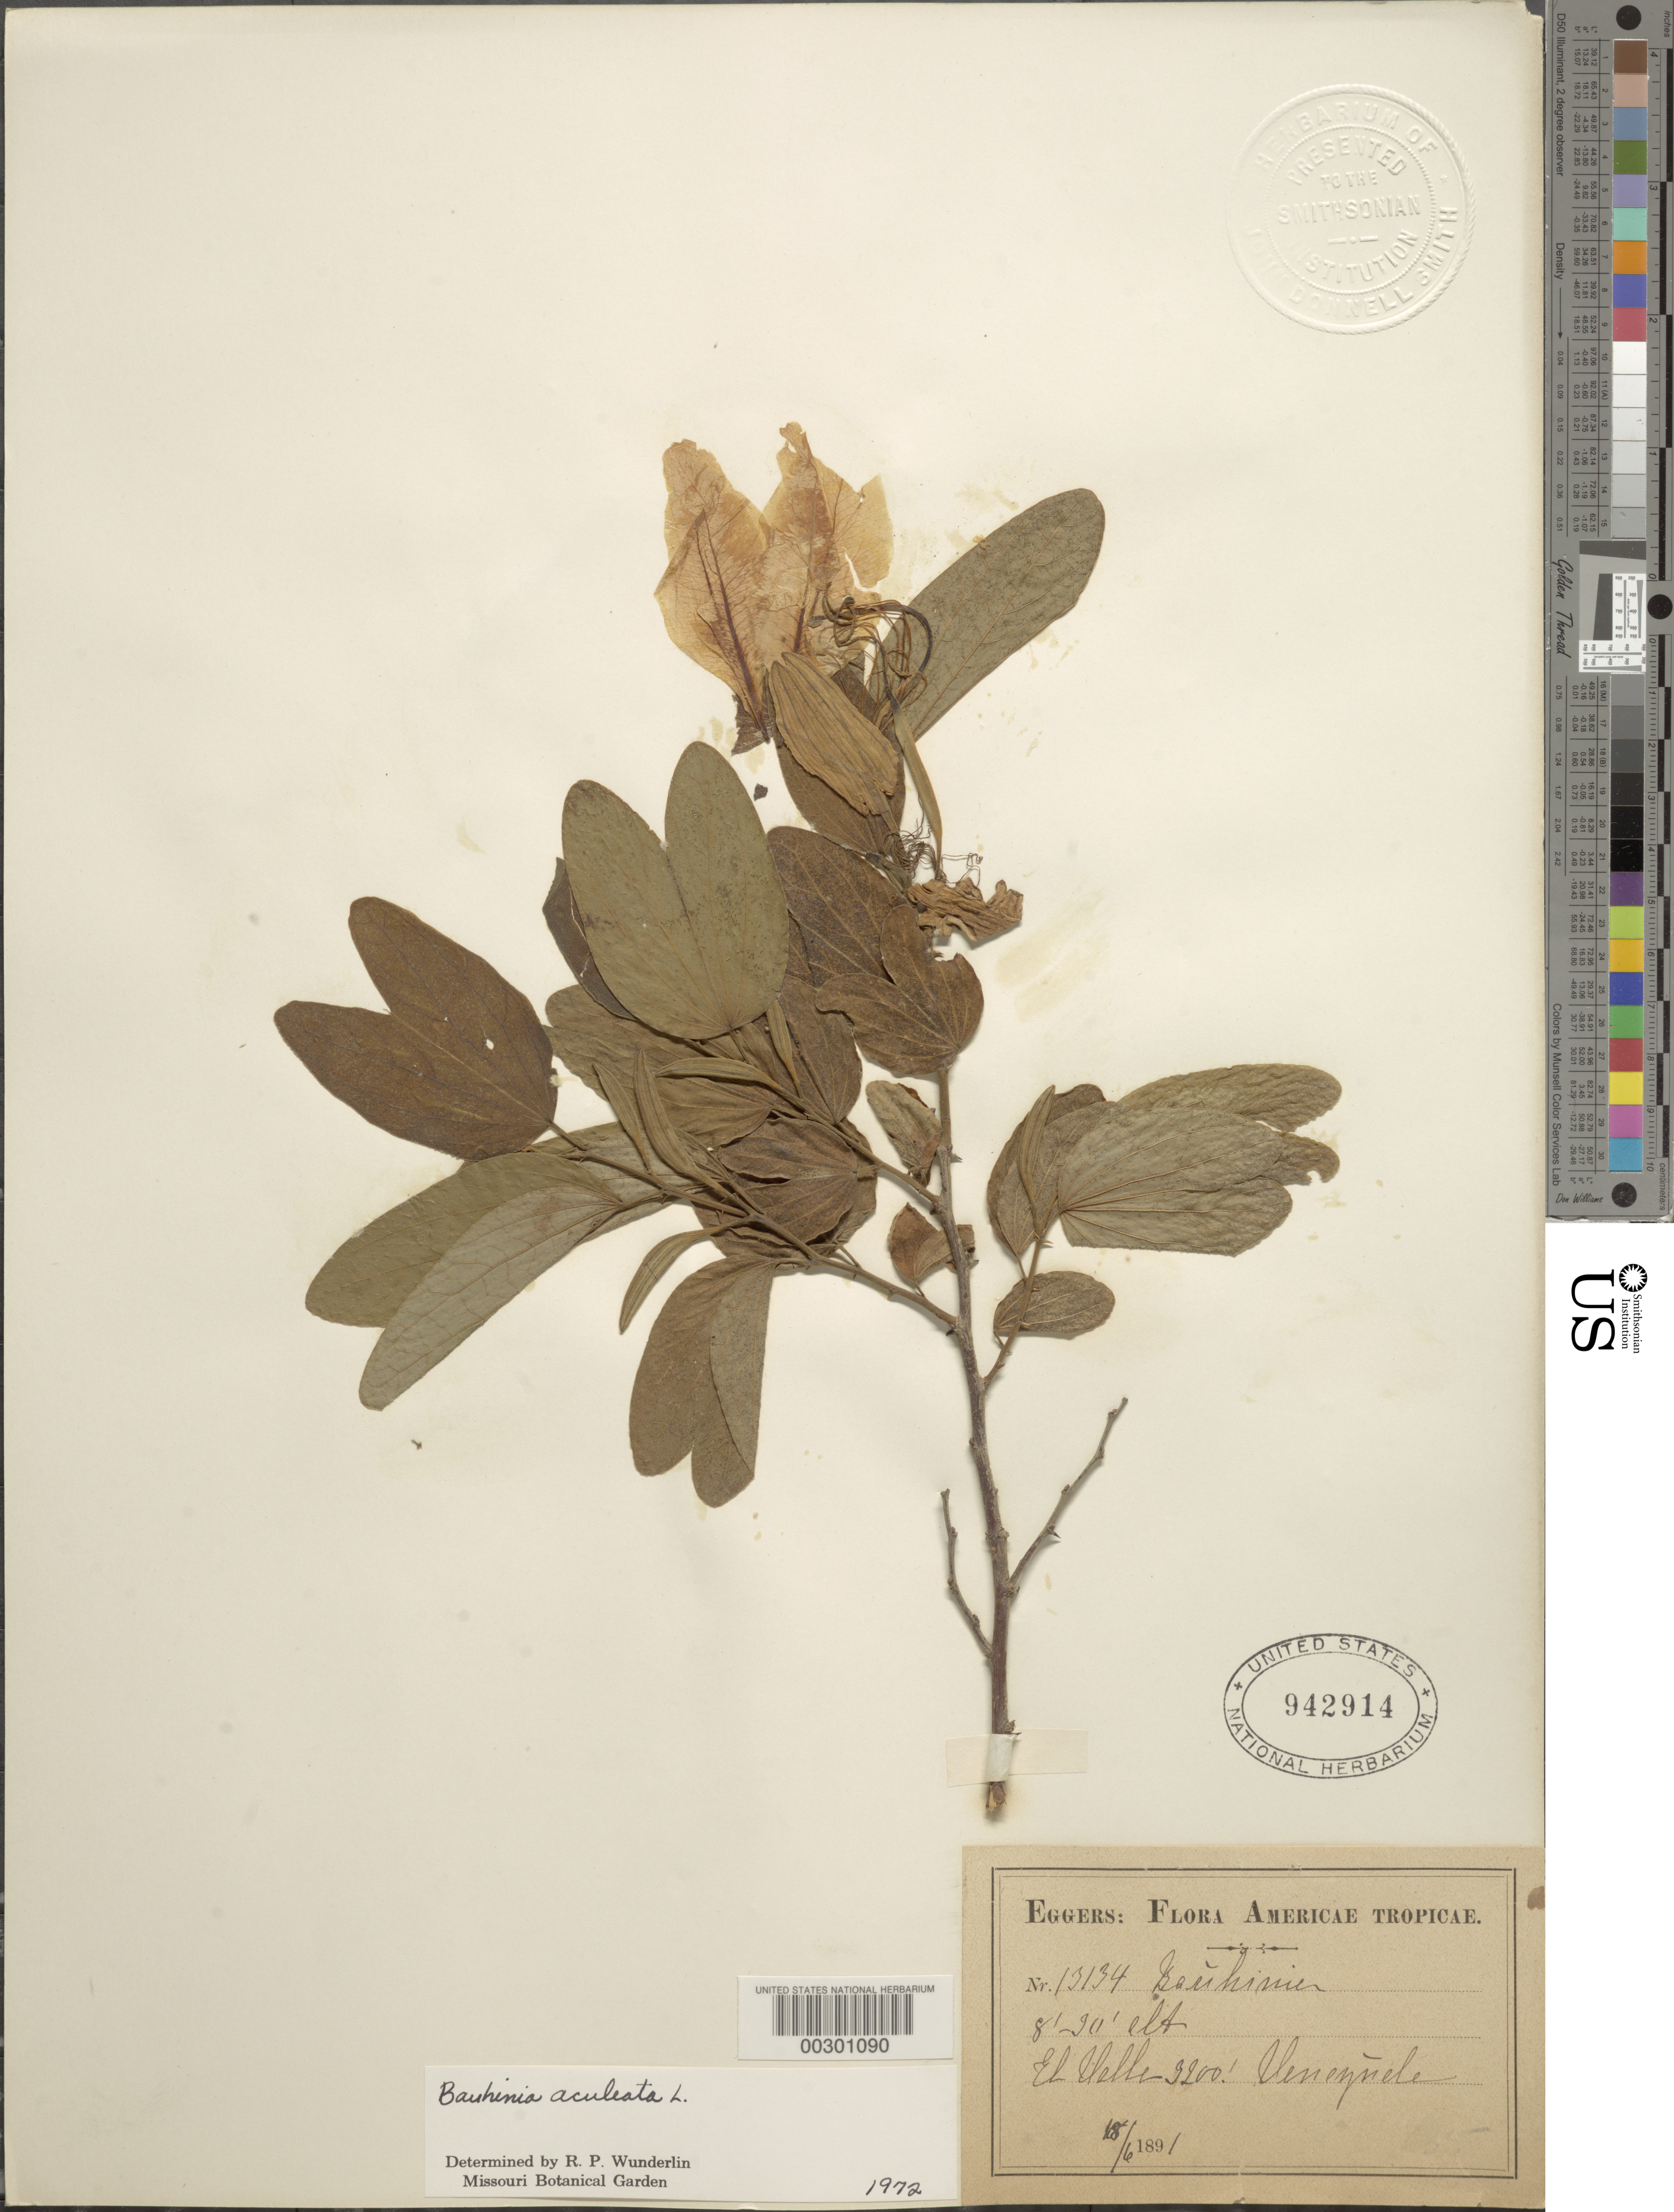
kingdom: Plantae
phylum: Tracheophyta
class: Magnoliopsida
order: Fabales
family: Fabaceae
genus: Bauhinia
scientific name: Bauhinia aculeata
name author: L.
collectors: H. F. A. von Eggers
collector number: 13134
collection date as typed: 18 Jun 1891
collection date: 1891-06-18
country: Venezuela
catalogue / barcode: US 942914